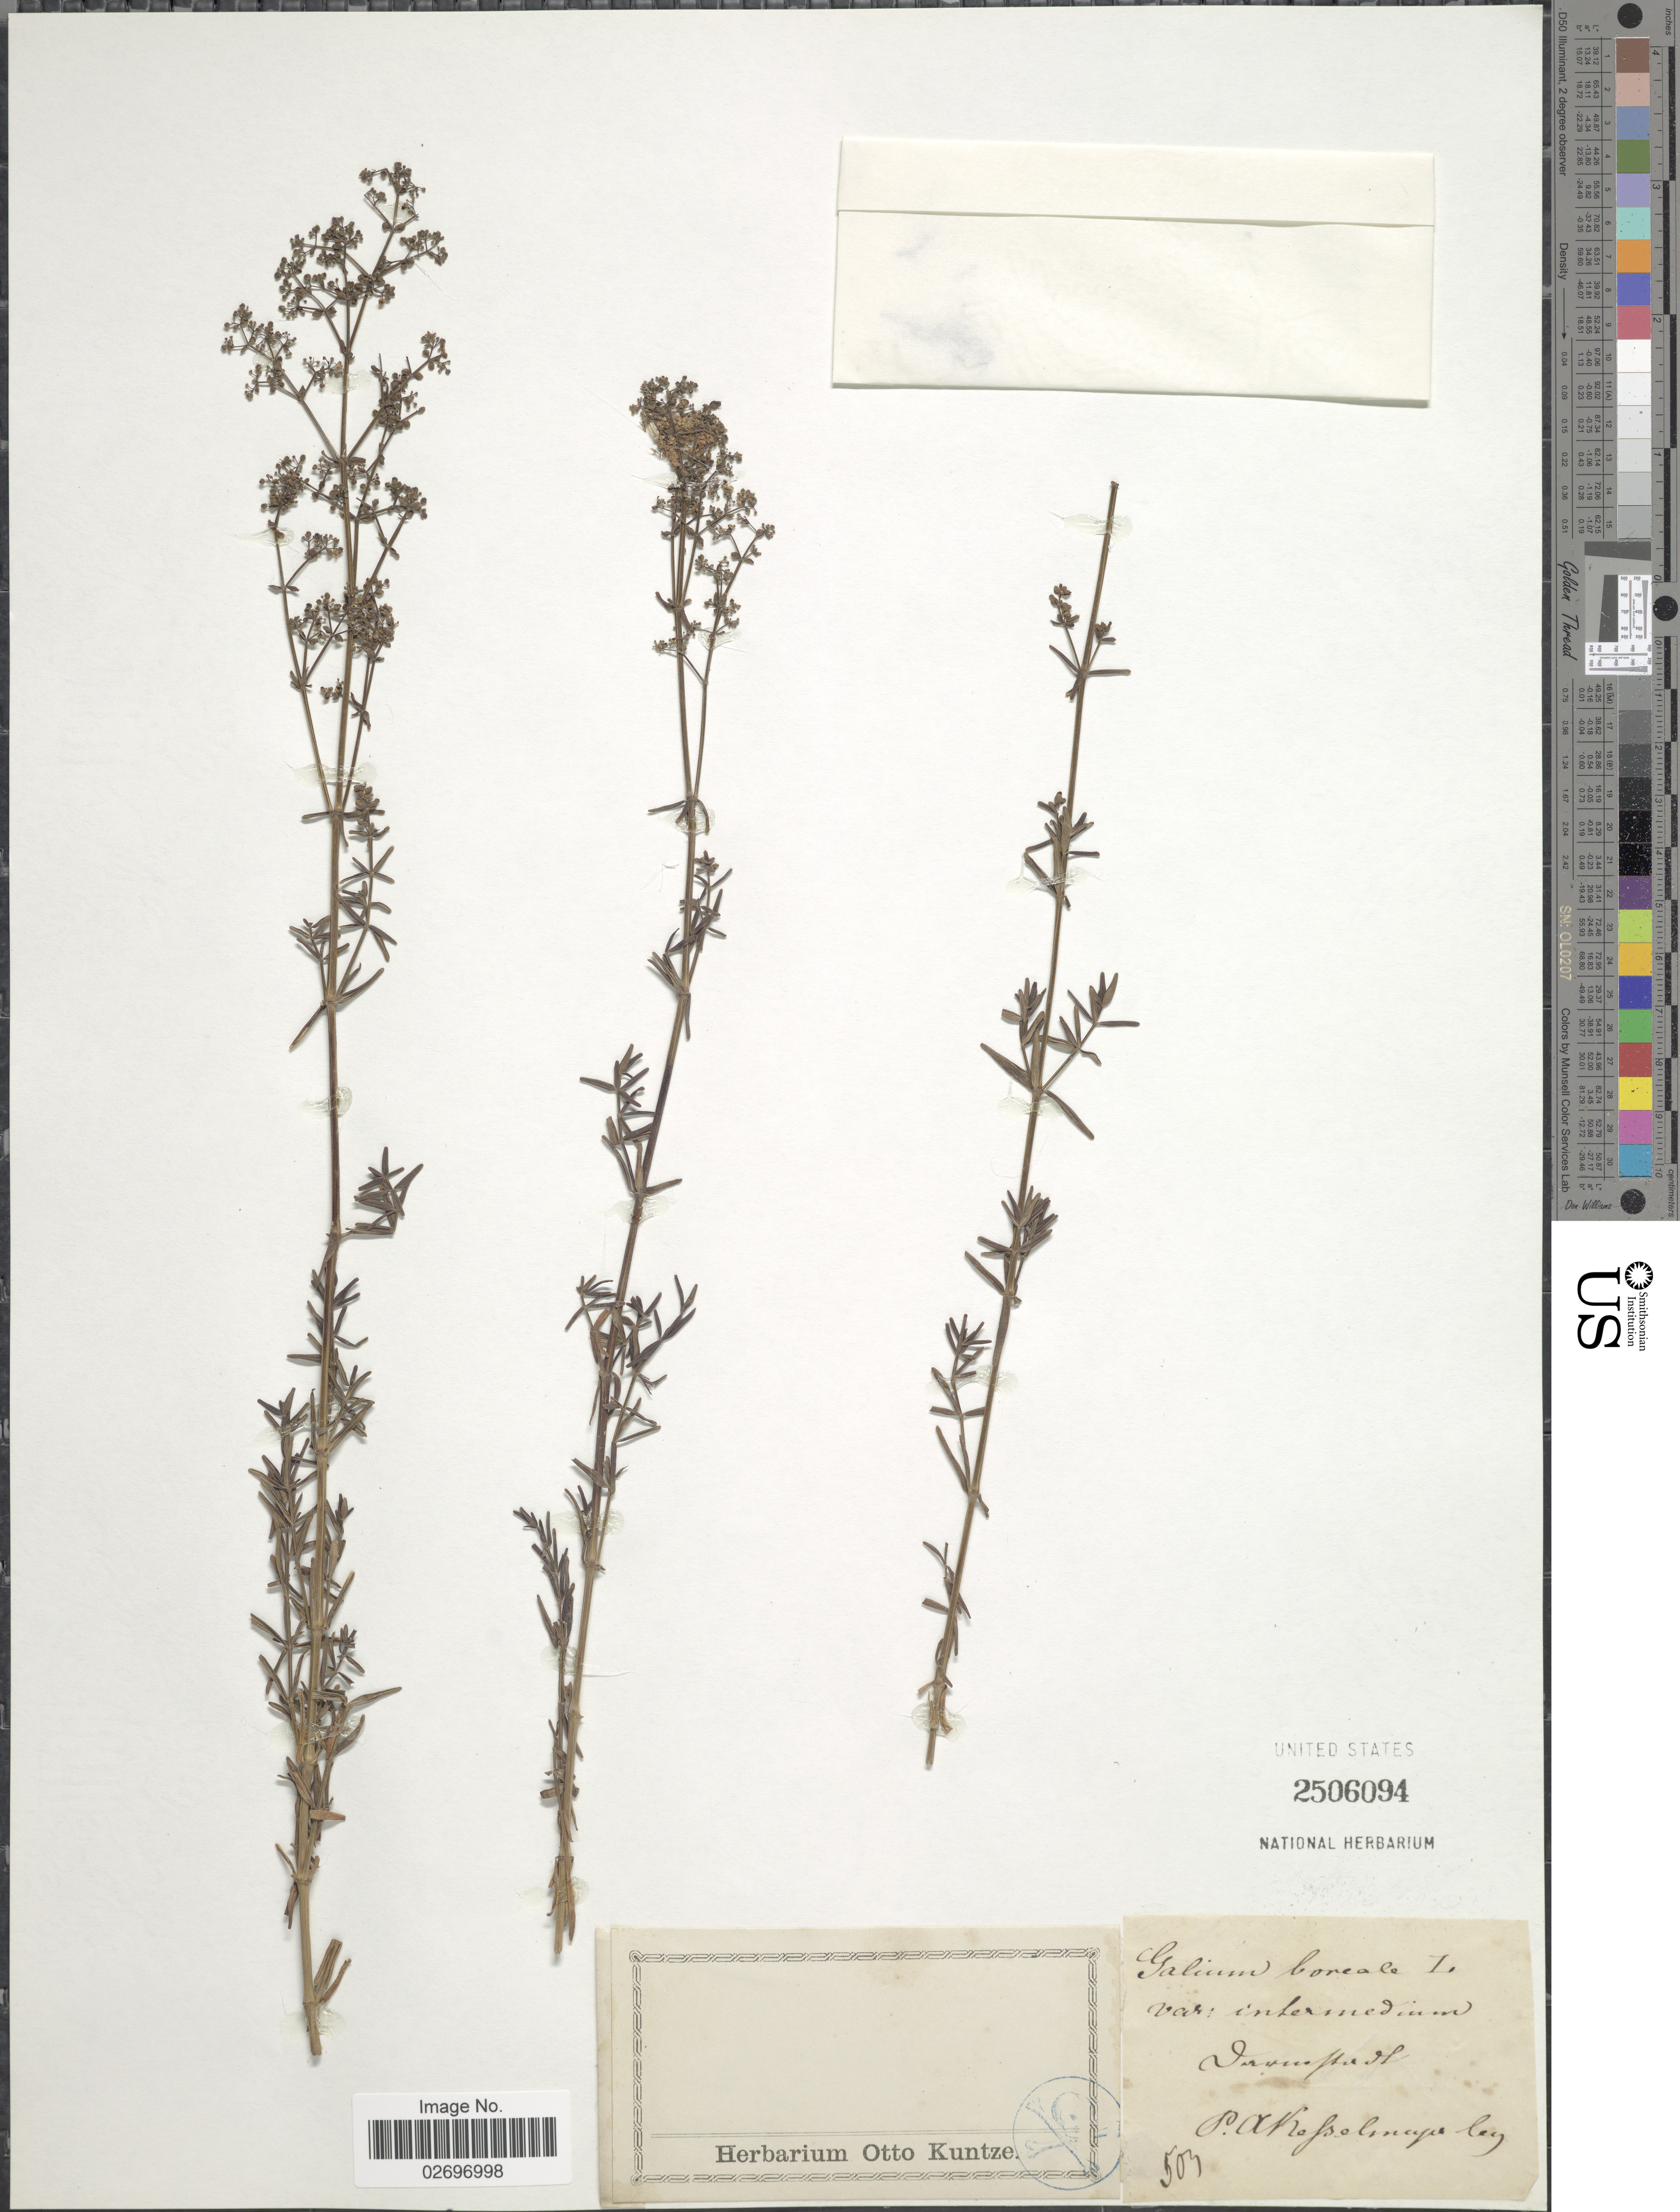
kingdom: Plantae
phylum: Tracheophyta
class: Magnoliopsida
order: Gentianales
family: Rubiaceae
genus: Galium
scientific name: Galium boreale L.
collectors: P. Kefselinger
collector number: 503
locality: Ieruspadl [interpreted]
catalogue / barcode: US 2506094